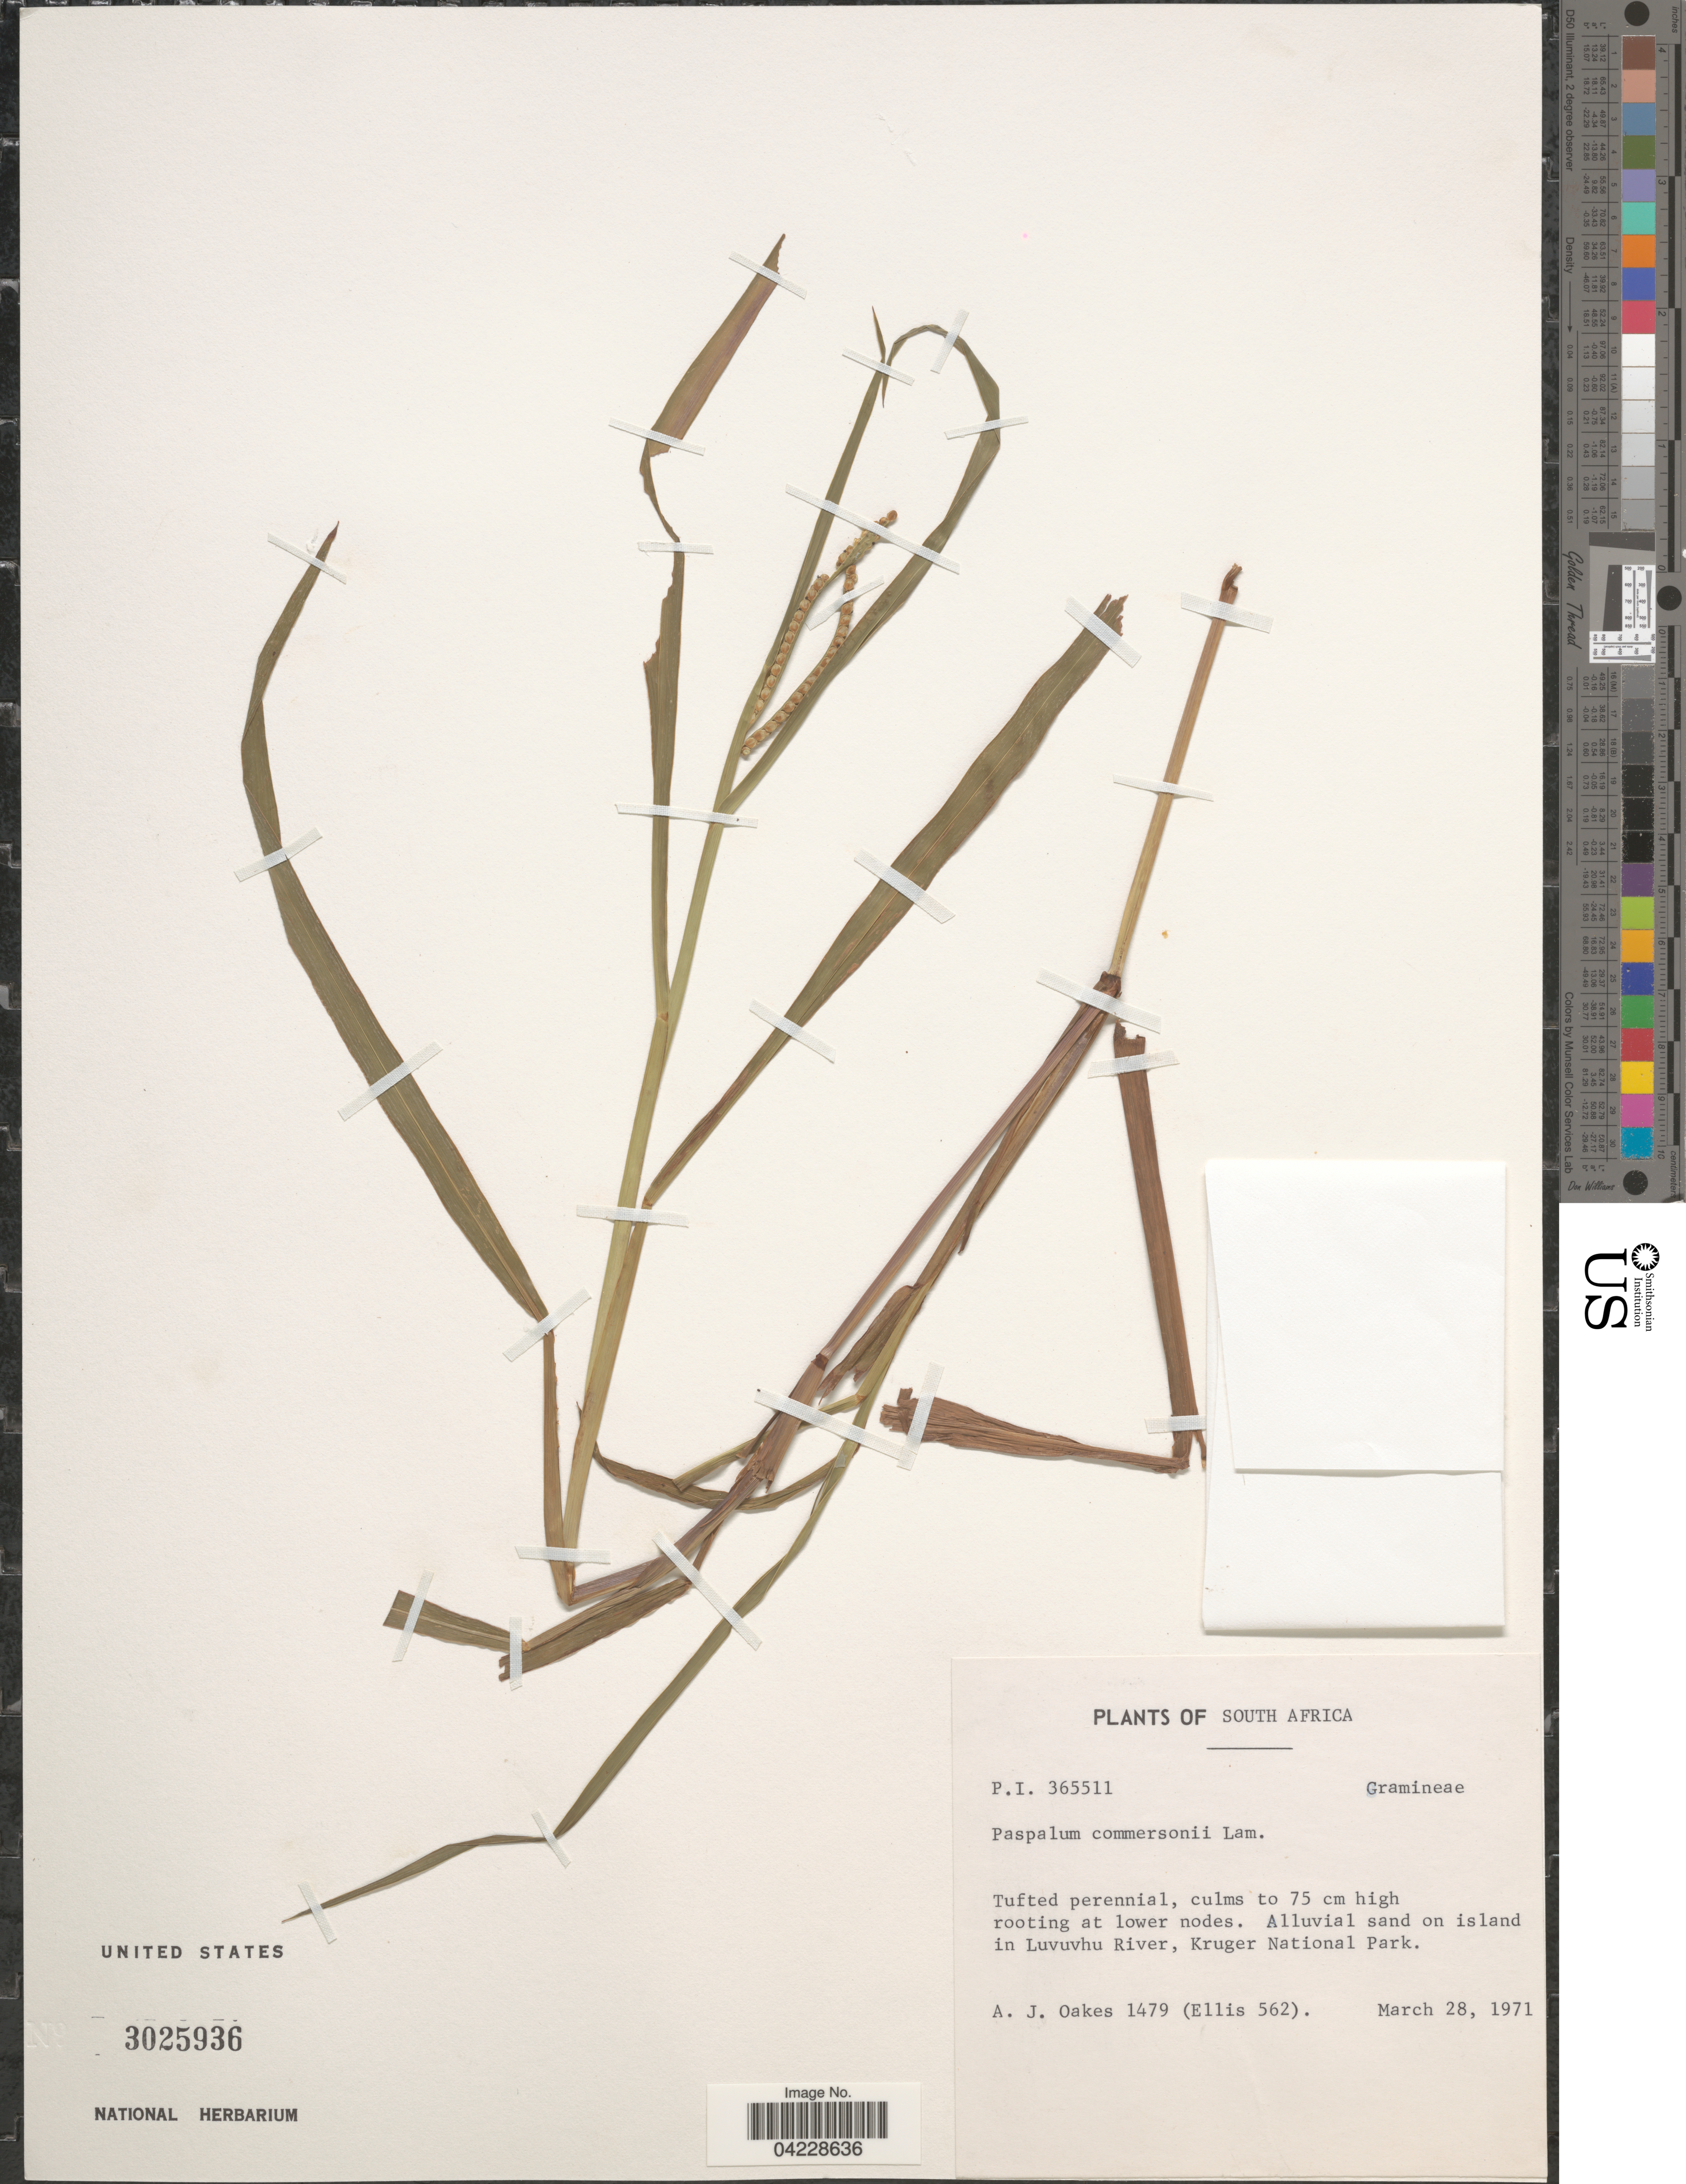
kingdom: Plantae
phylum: Tracheophyta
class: Liliopsida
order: Poales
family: Poaceae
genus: Paspalum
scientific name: Paspalum scrobiculatum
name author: L.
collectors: A. Oakes & -. Ellis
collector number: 1479/562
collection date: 1971-03-28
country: South Africa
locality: Alluvial sand on island in Luvuvhu River, Kruger National Park.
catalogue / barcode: US 3025936